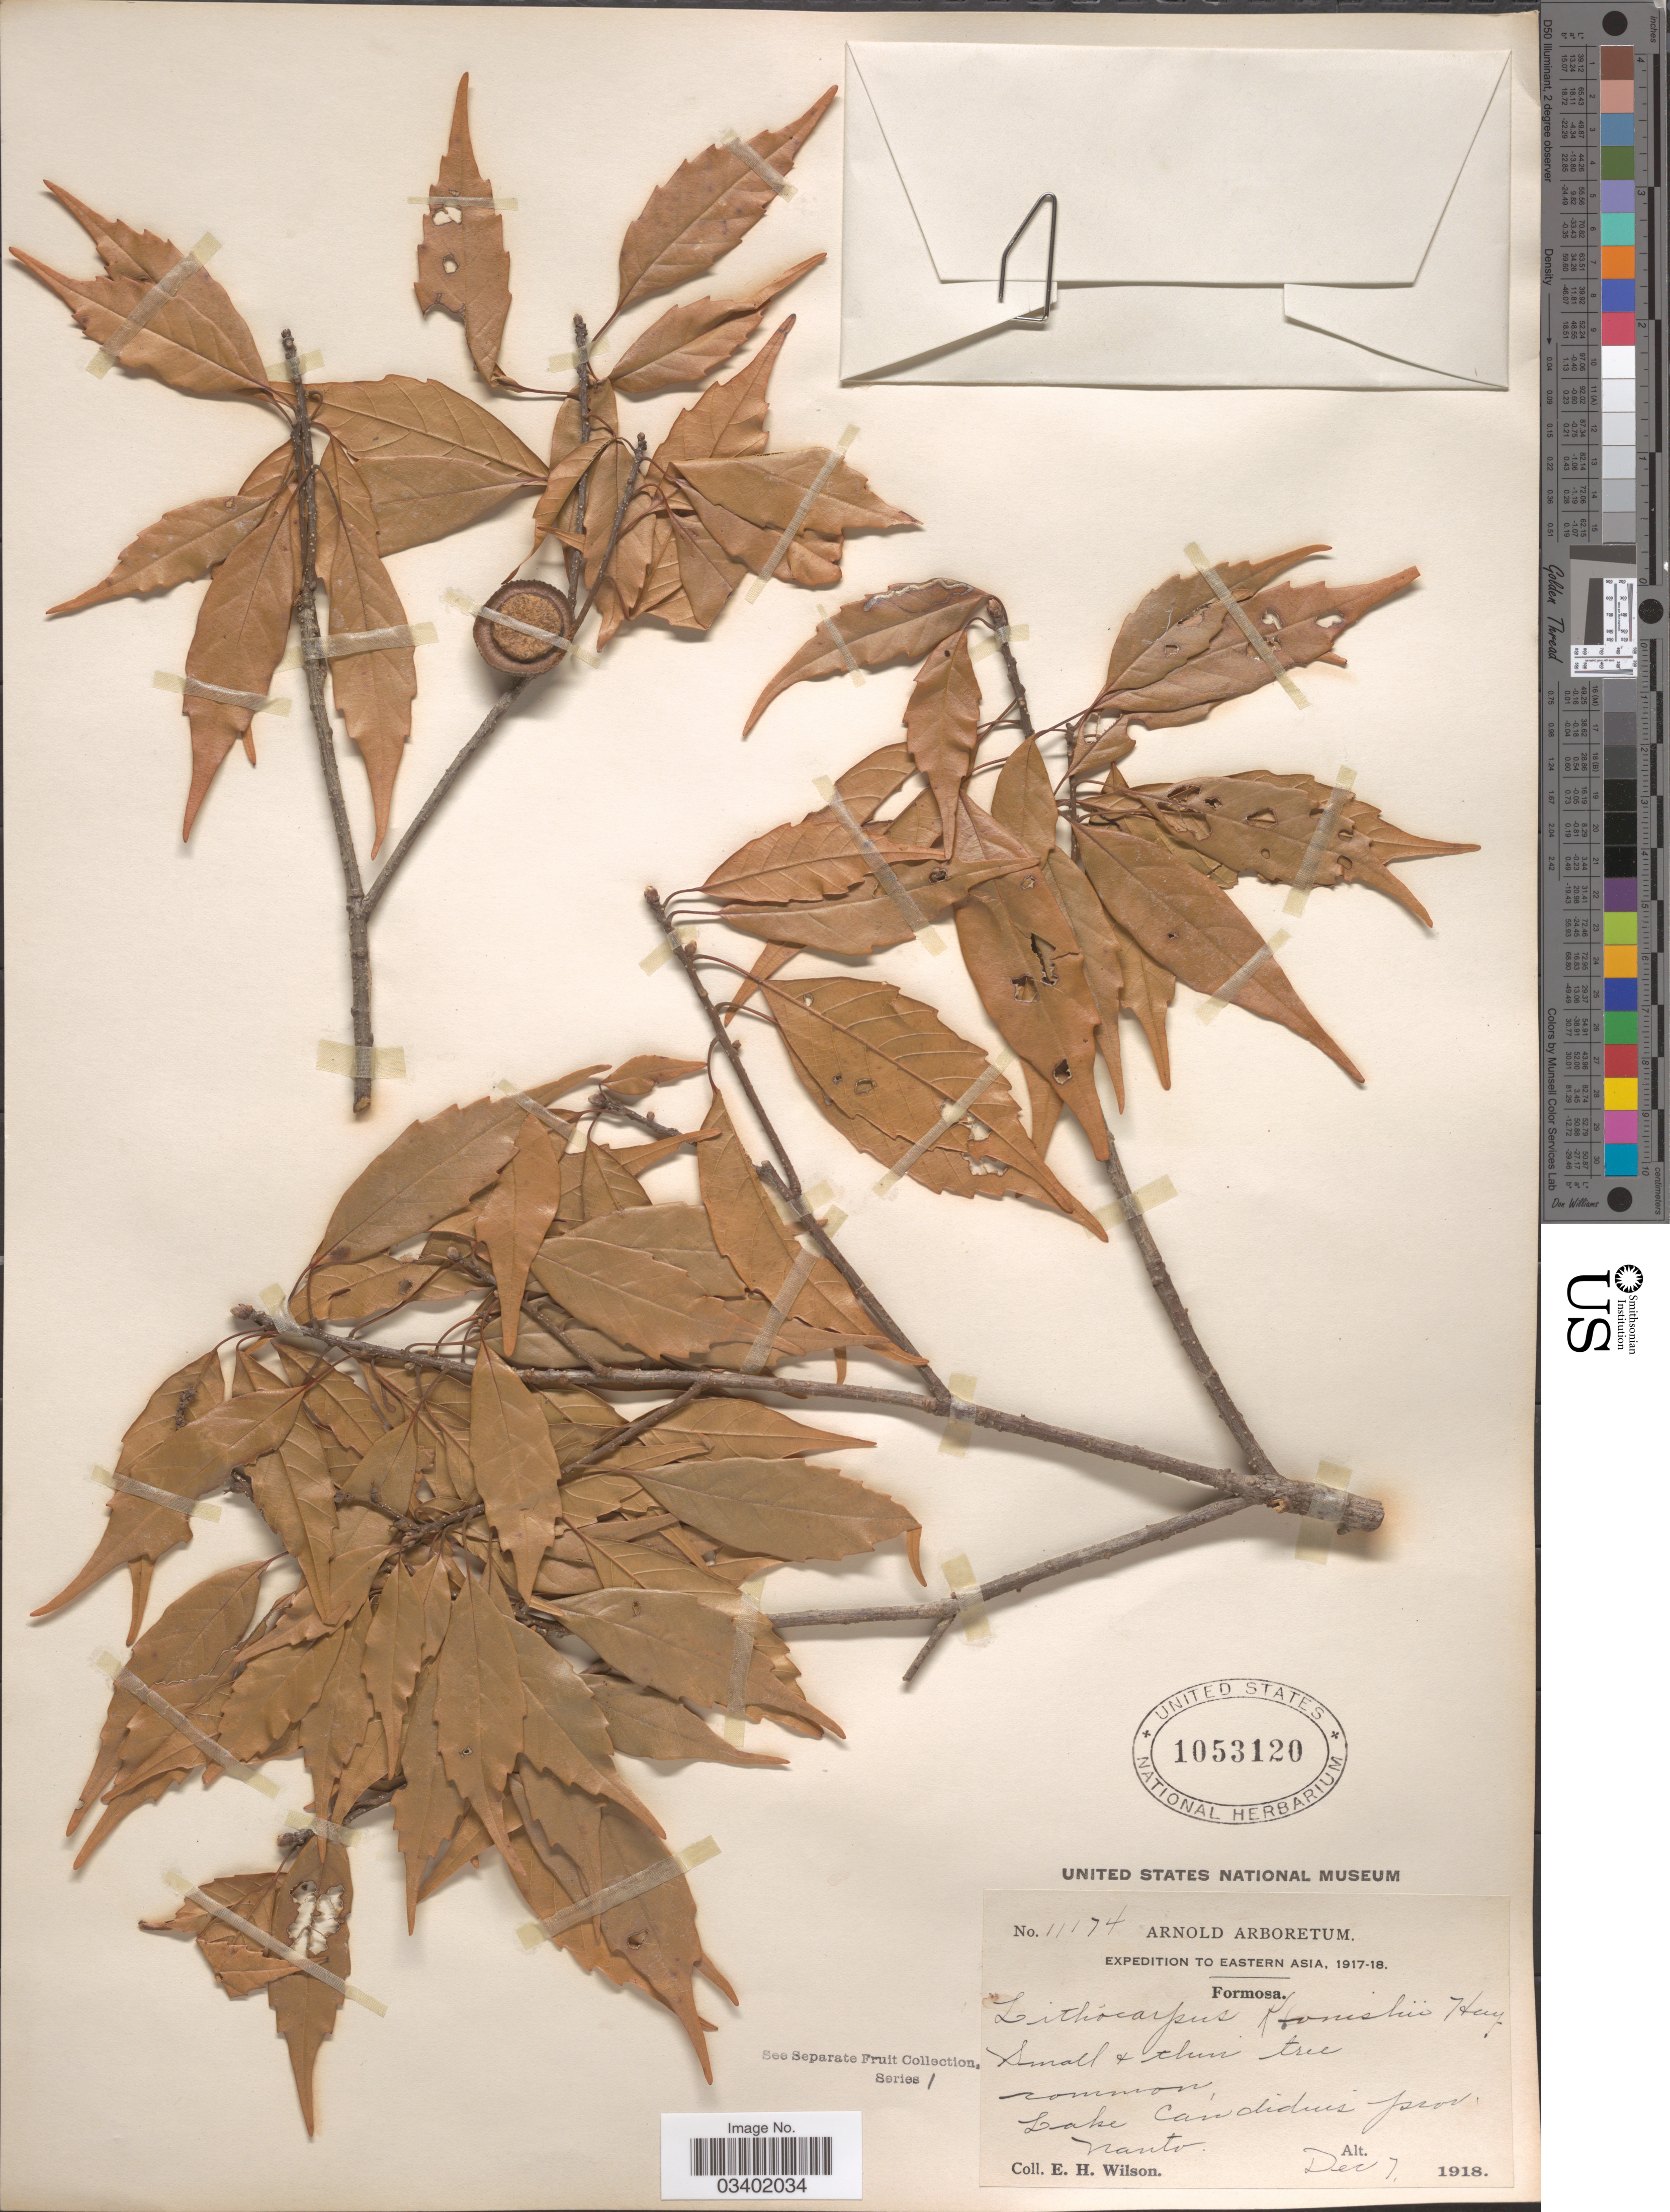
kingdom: Plantae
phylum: Tracheophyta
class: Magnoliopsida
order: Fagales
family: Fagaceae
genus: Lithocarpus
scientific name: Lithocarpus konishii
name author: (Hayata) Hayata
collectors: E. Wilson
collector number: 11174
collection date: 1918-12-07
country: Taiwan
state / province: Nantou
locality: Eastern Asia. Formosa. Lake Candidius Prov. Nanto.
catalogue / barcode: US 1053120